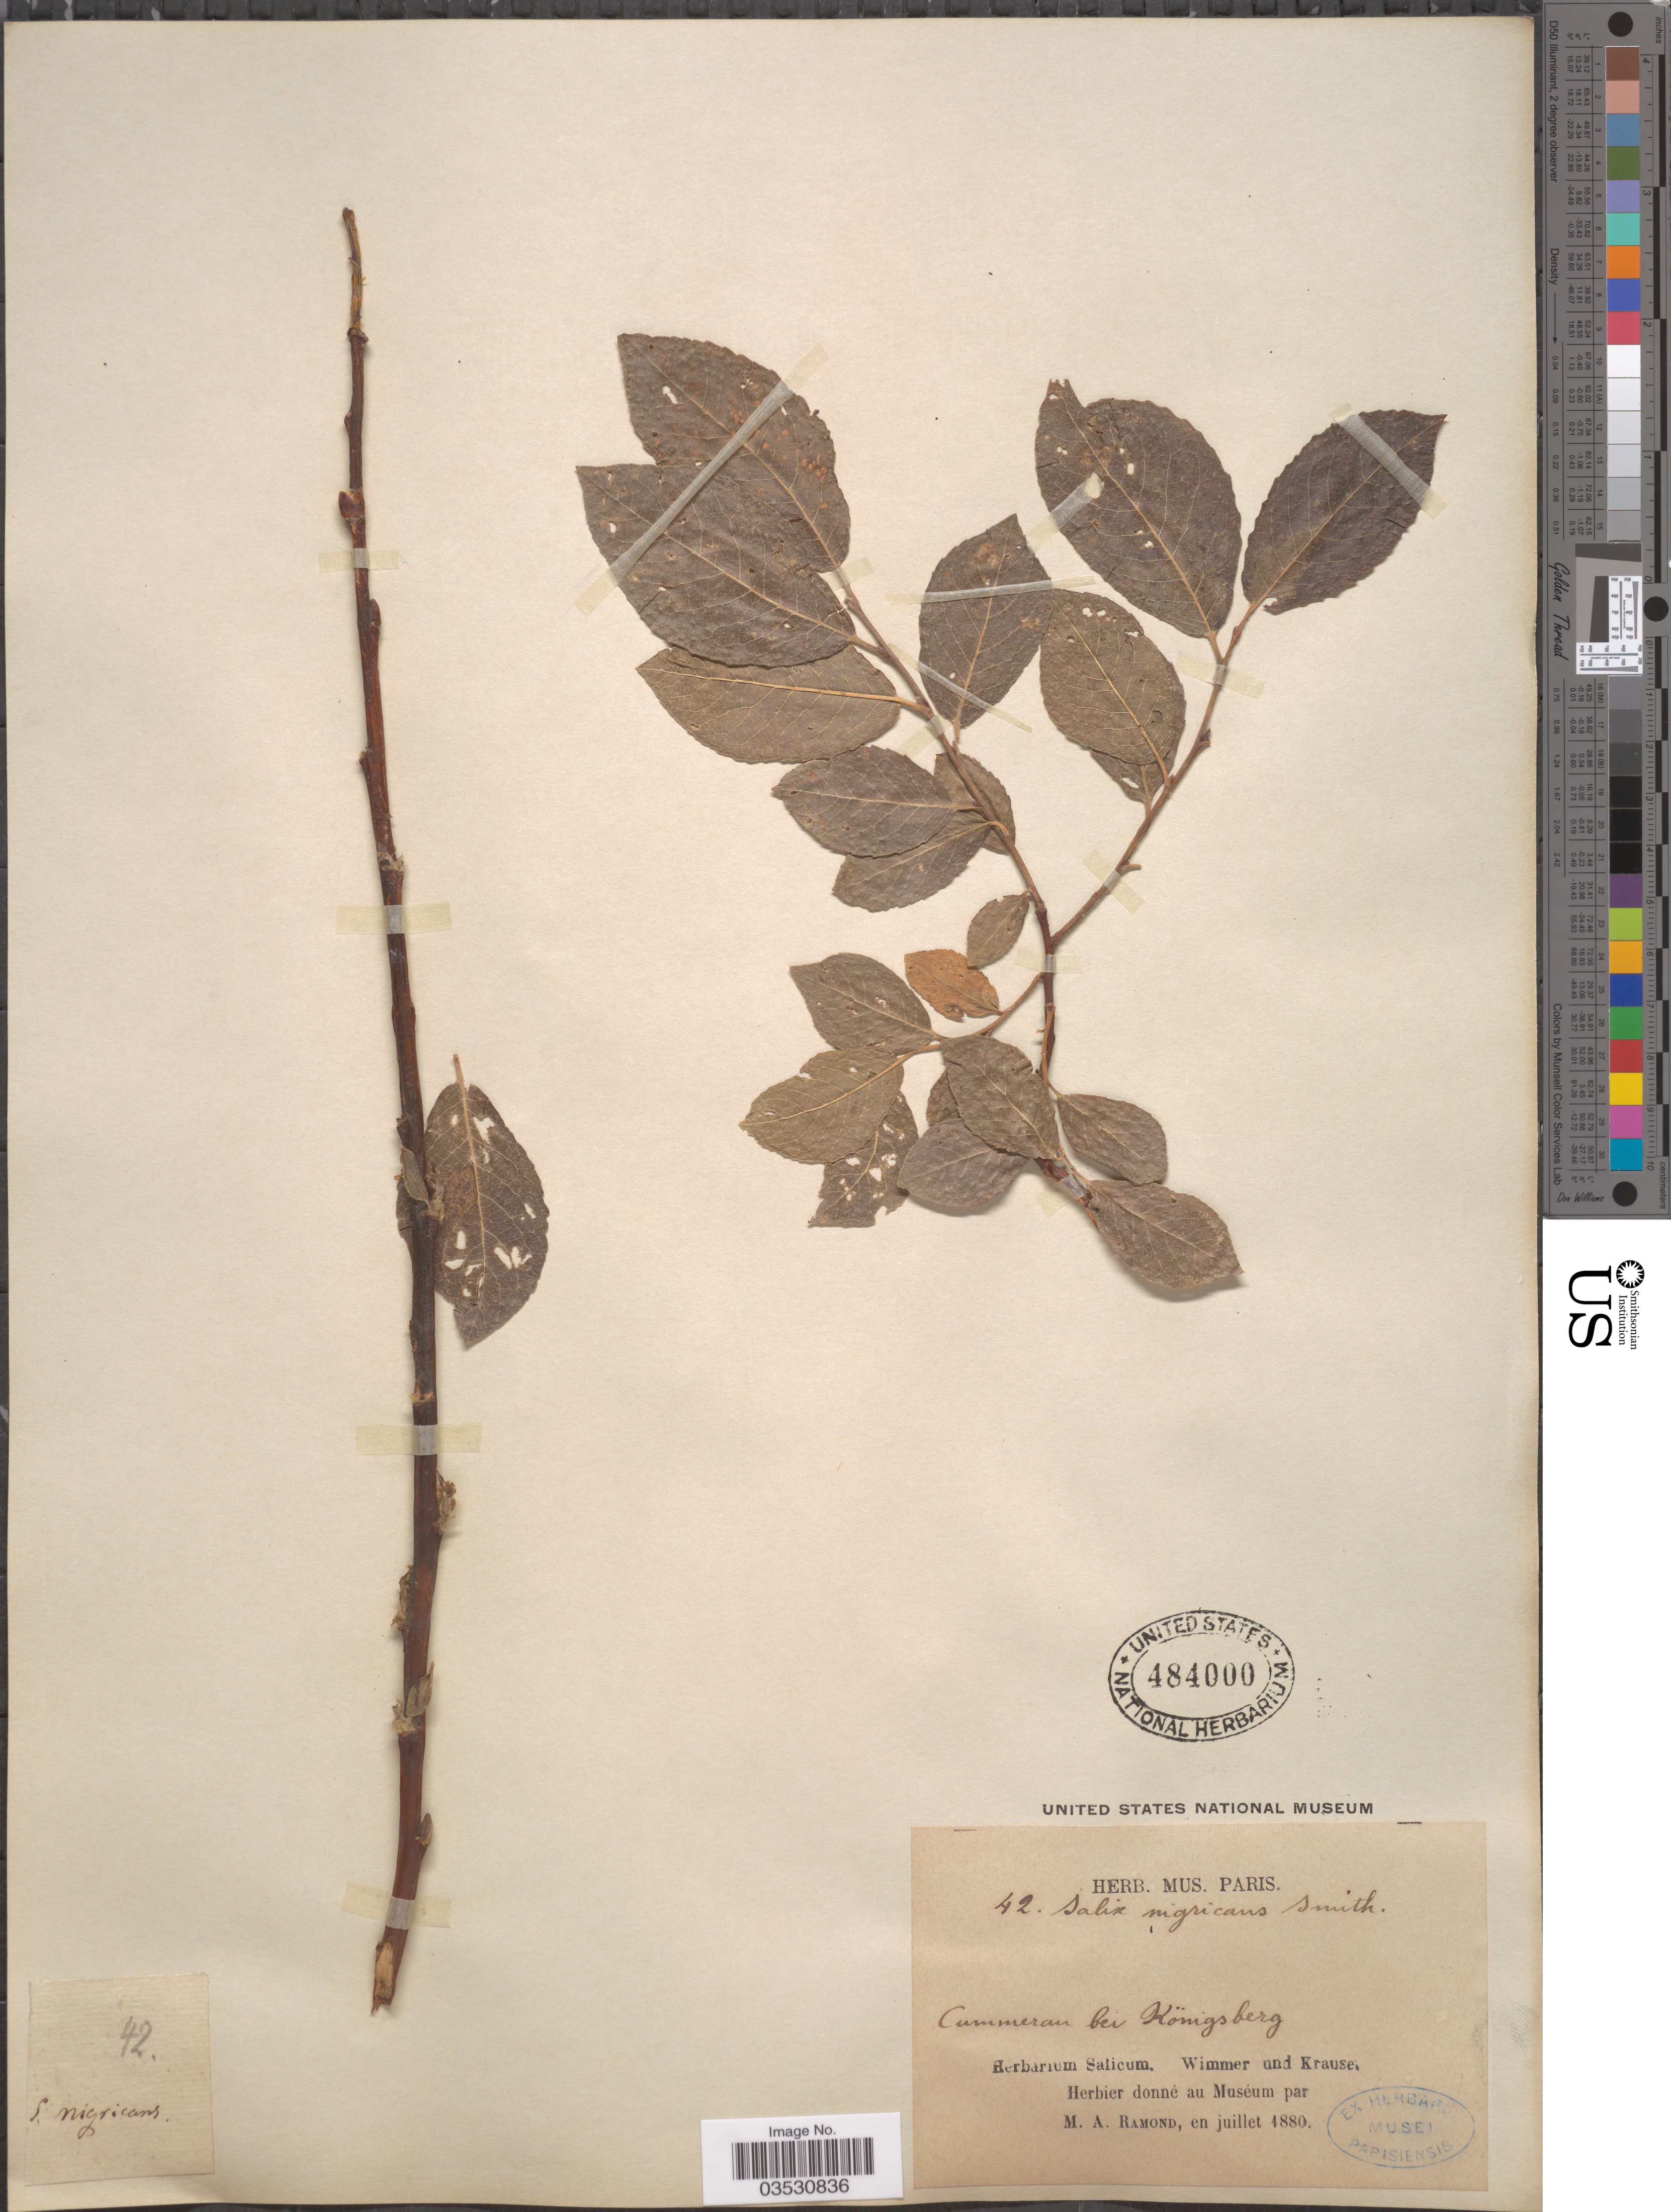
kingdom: Plantae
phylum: Tracheophyta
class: Magnoliopsida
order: Malpighiales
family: Salicaceae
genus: Salix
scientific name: Salix nigricans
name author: Sm.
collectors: Wimmer & -- Krause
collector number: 42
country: Russian Federation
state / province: Kaliningrad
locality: Cummerau bei Königsberg.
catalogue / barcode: US 484000